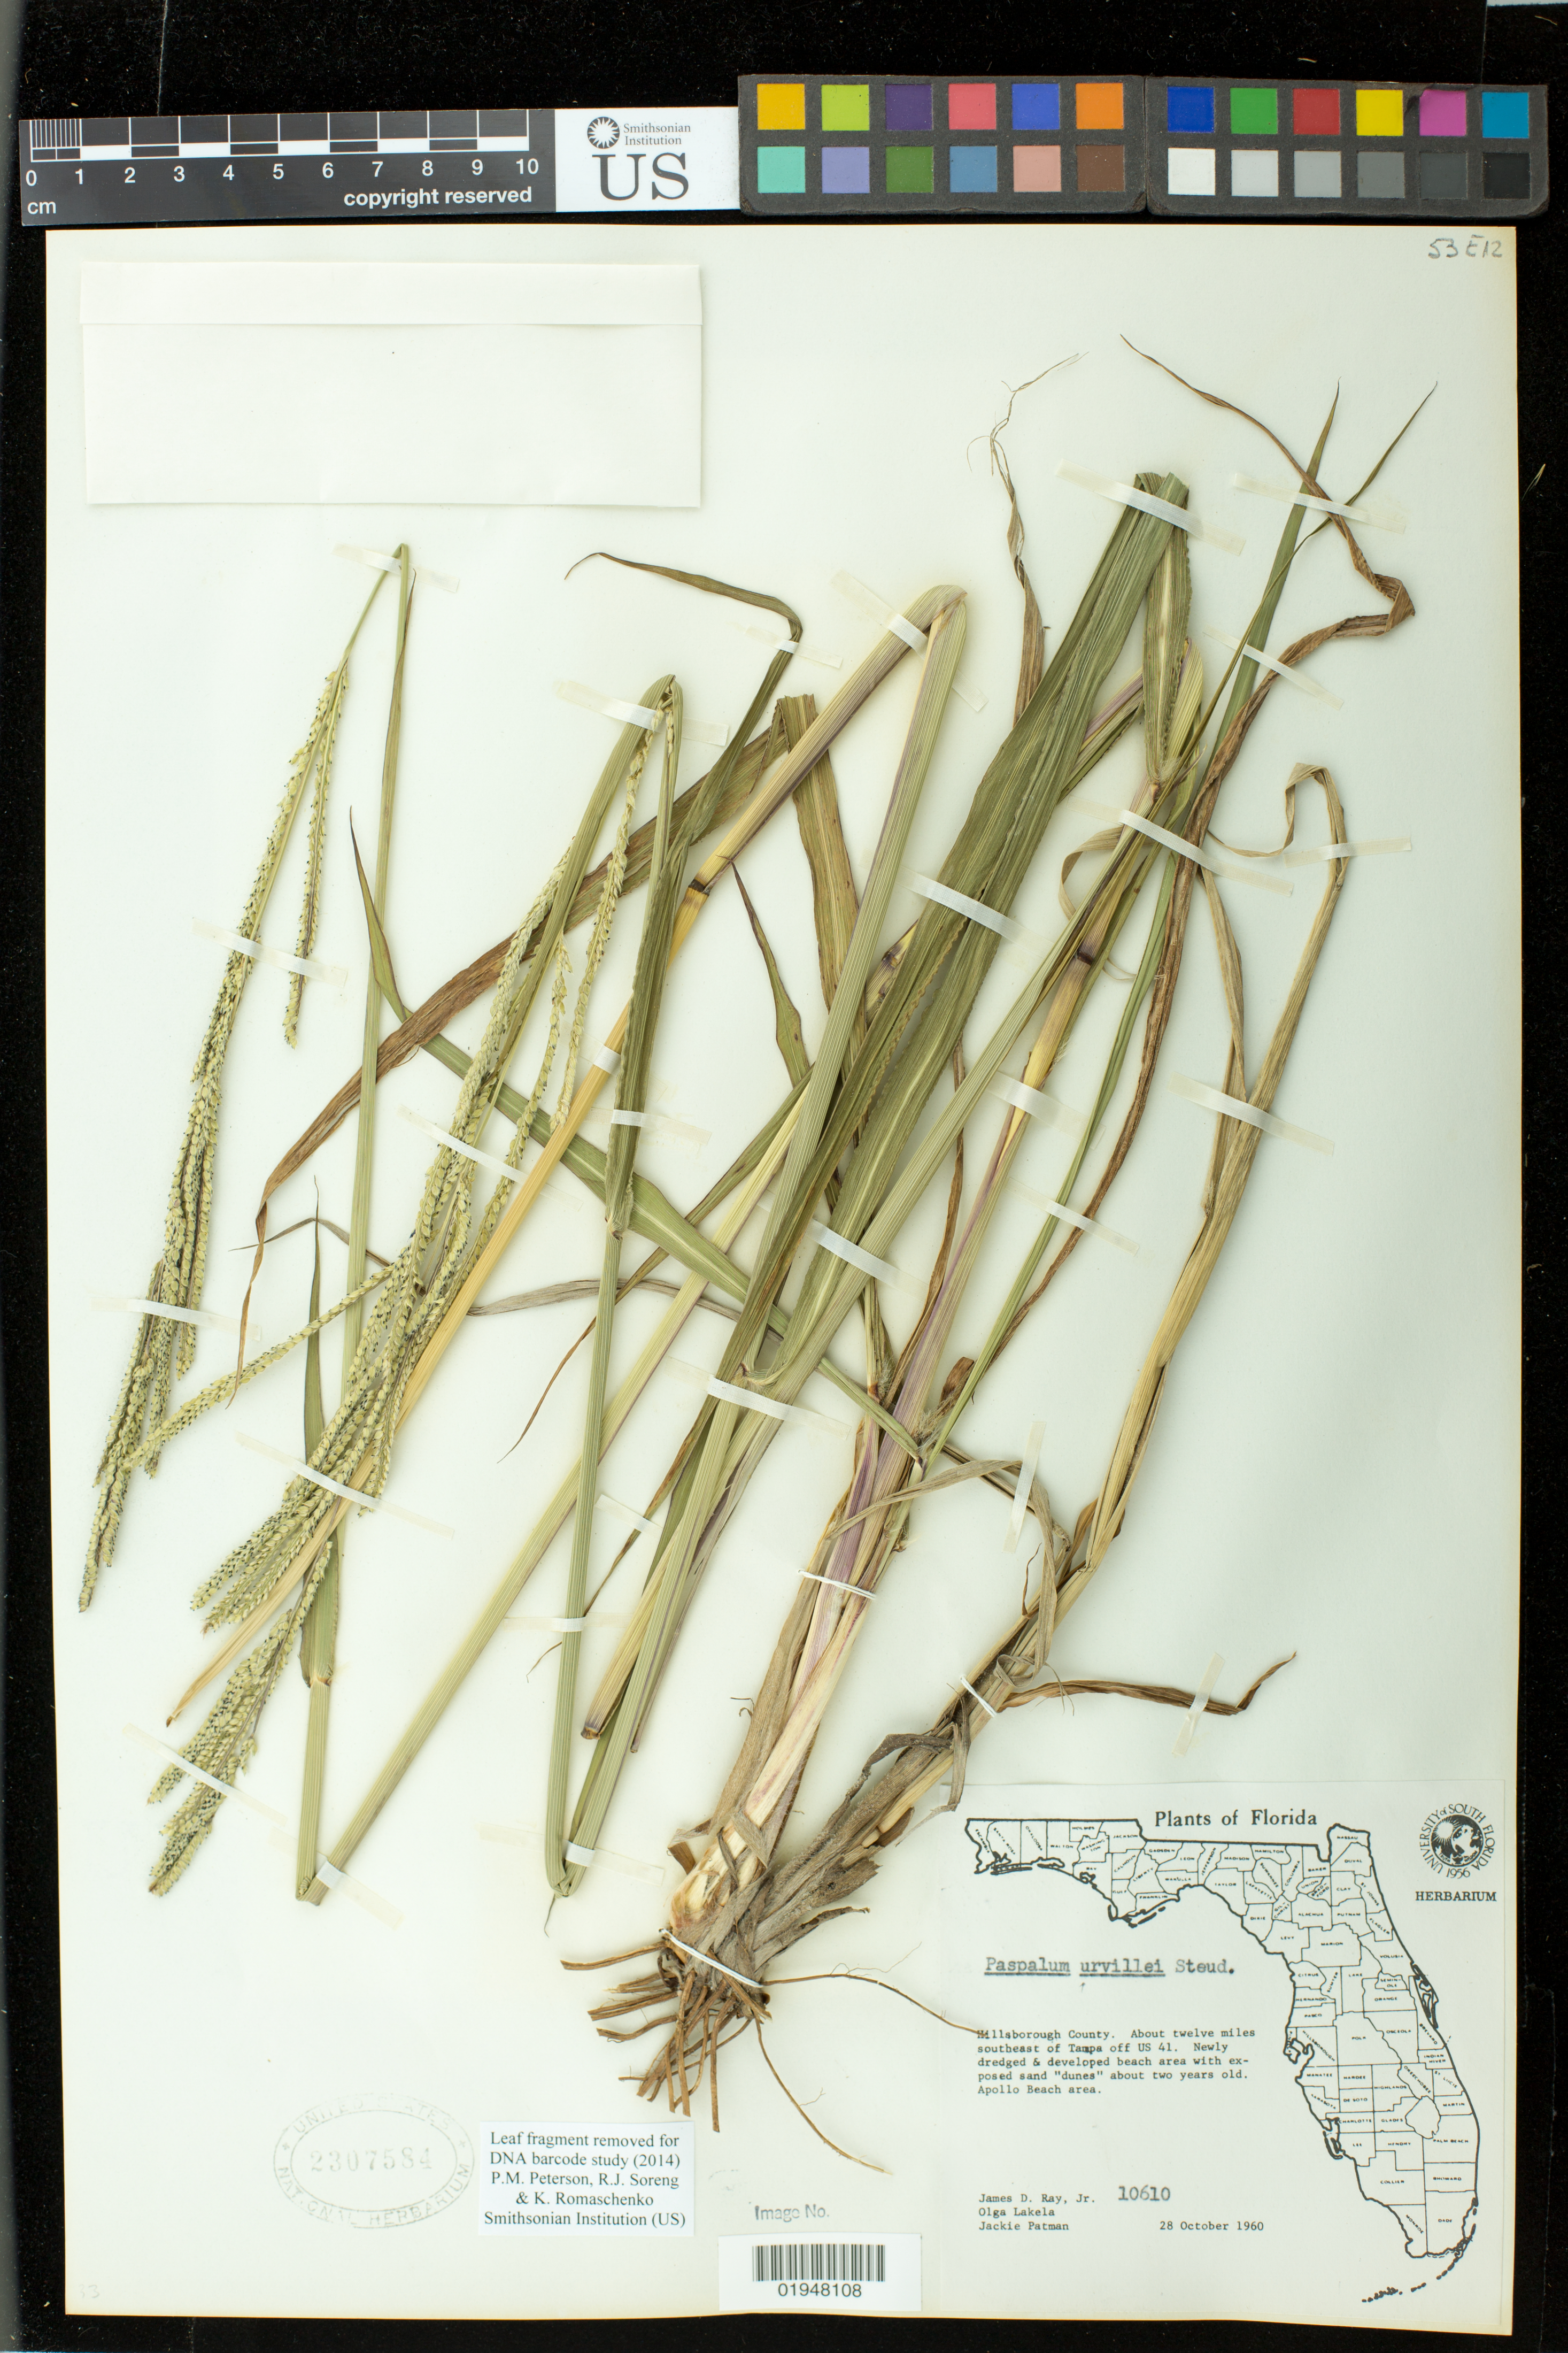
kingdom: Plantae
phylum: Tracheophyta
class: Liliopsida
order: Poales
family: Poaceae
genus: Paspalum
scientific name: Paspalum virgatum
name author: L.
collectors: J. D. Ray Jr., O. Lakela & J. Patman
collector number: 10610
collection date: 1960-10-28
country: United States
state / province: Florida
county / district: Hillsborough County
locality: About twelve miles southeast of Tampa off US 41. Apollo Beach area.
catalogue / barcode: US 2307584